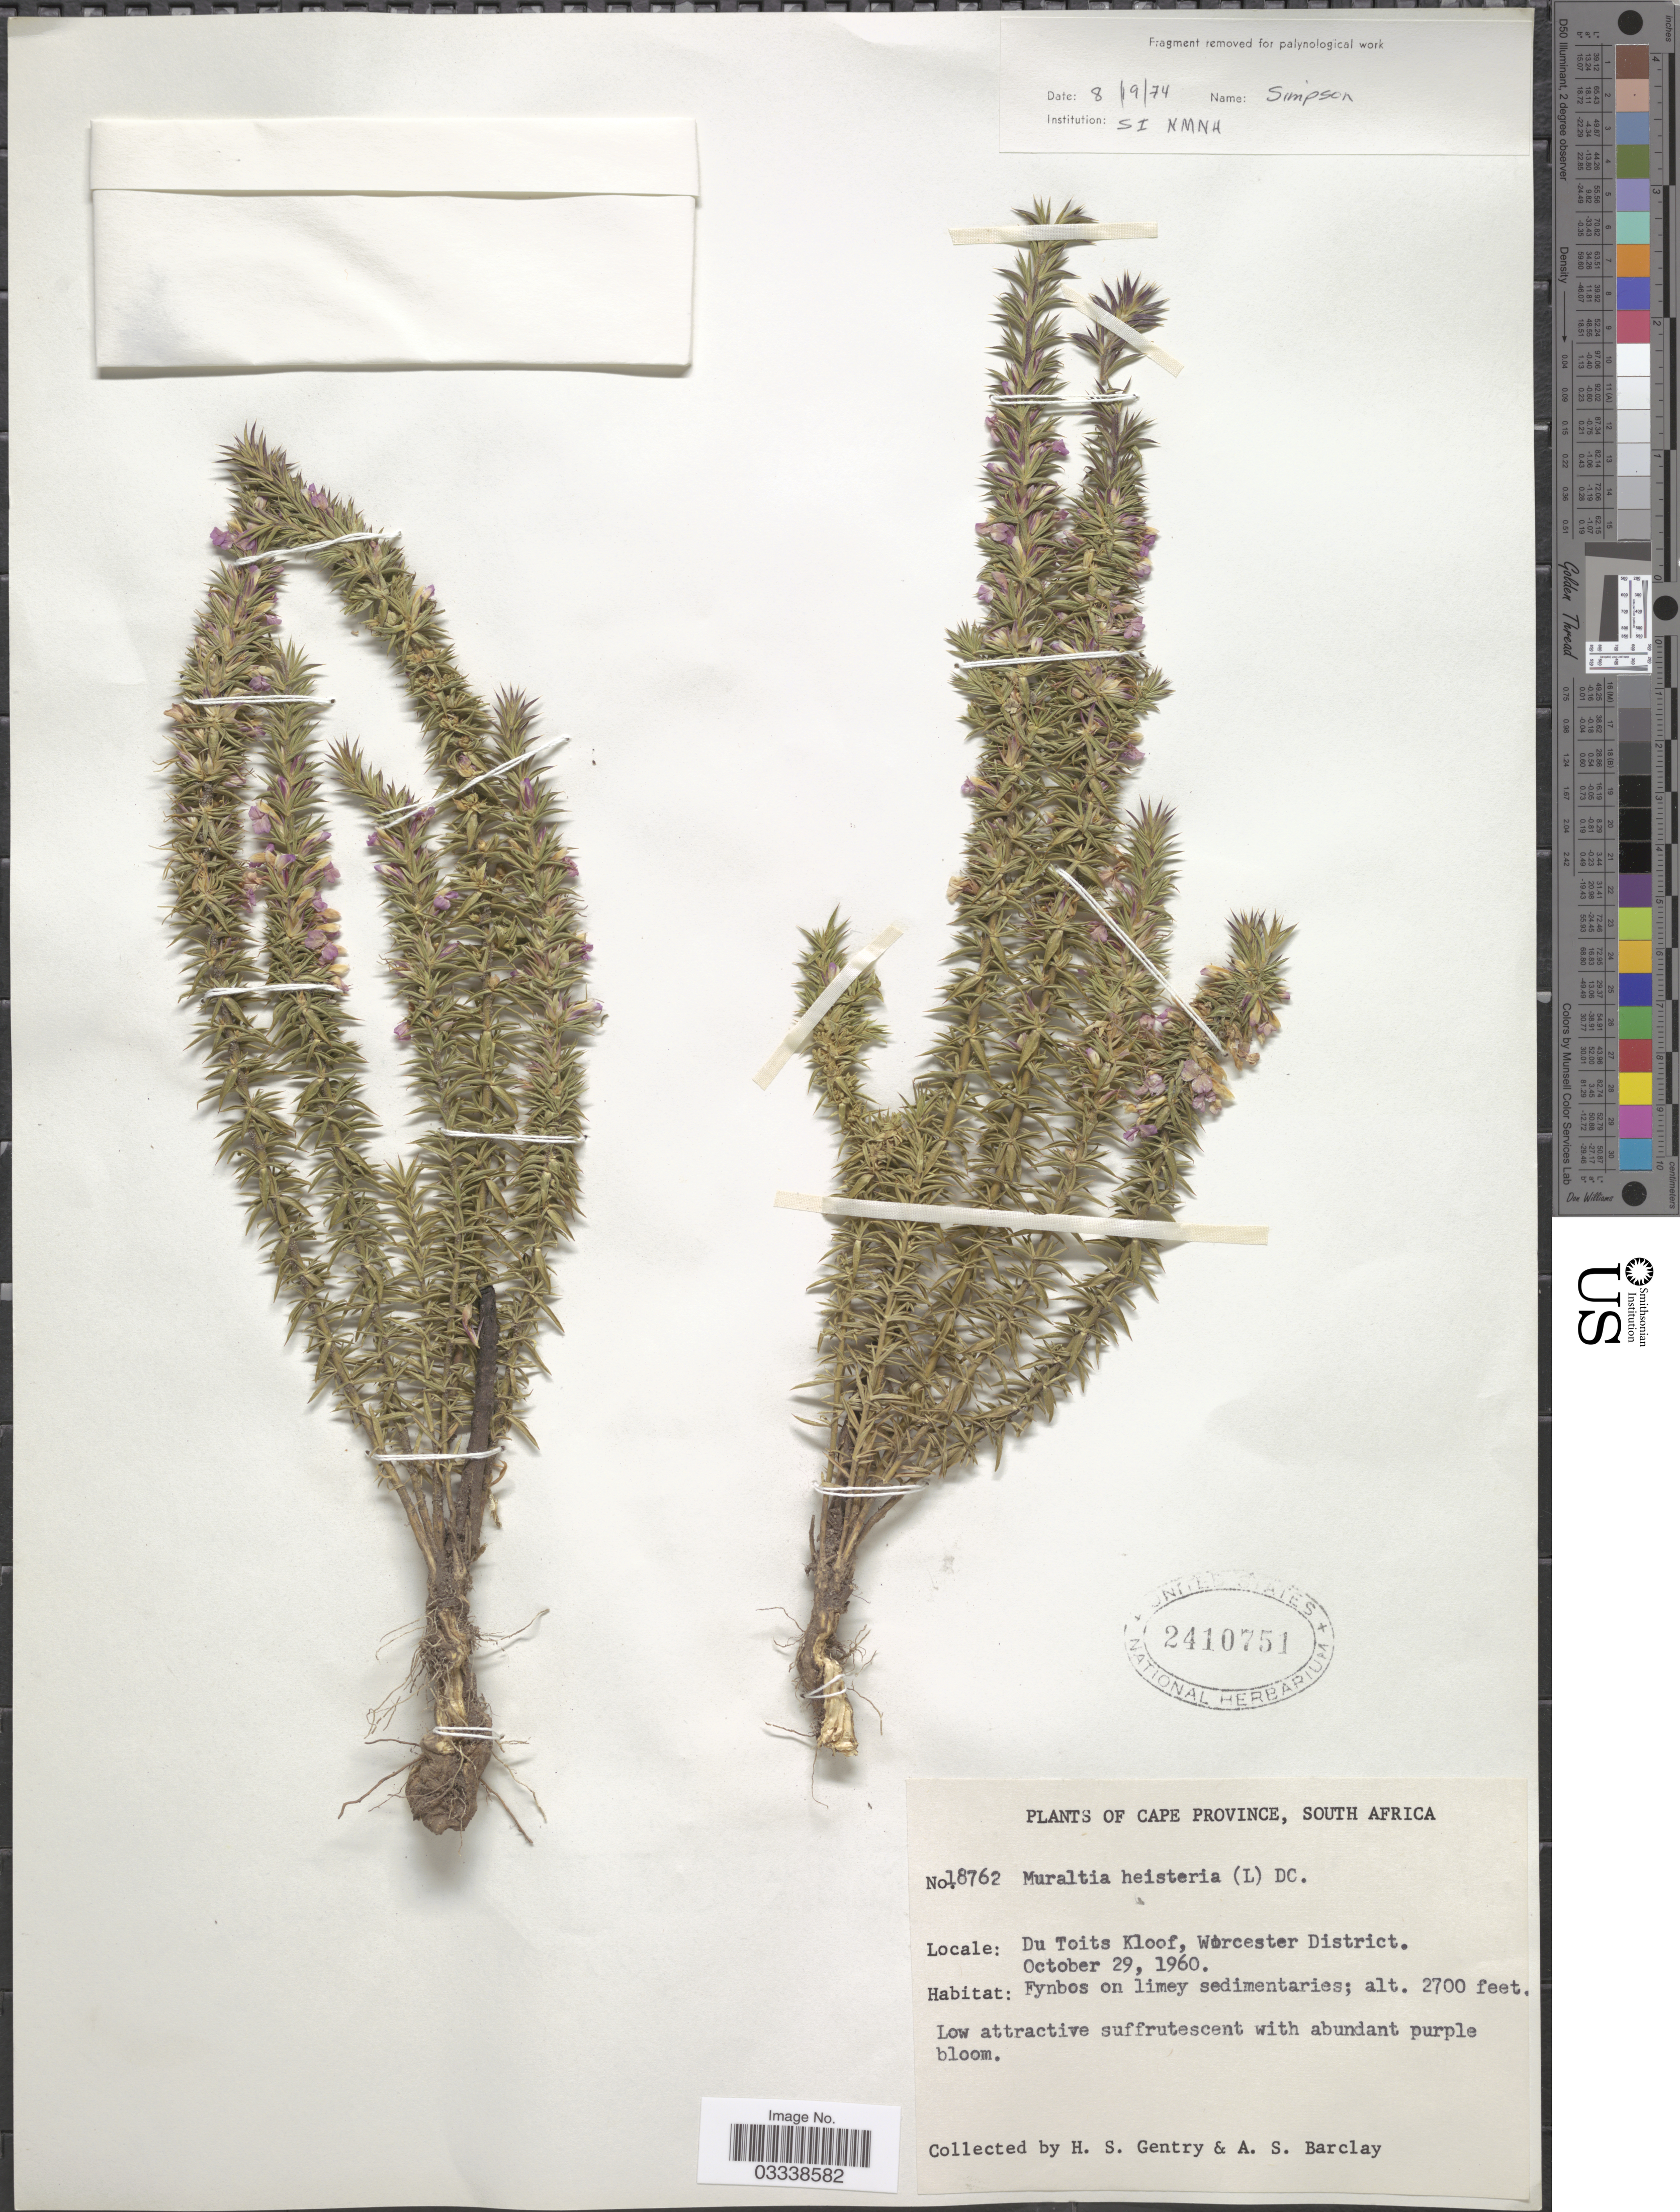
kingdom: Plantae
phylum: Tracheophyta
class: Magnoliopsida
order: Fabales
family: Polygalaceae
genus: Muraltia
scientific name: Muraltia heisteria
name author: (L.) DC.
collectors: H. S. Gentry & A. S. Barclay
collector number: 18762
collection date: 1960-10-29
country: South Africa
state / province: Western Cape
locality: Du Toits Kloof, Worcester District.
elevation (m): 823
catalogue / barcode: US 2410751